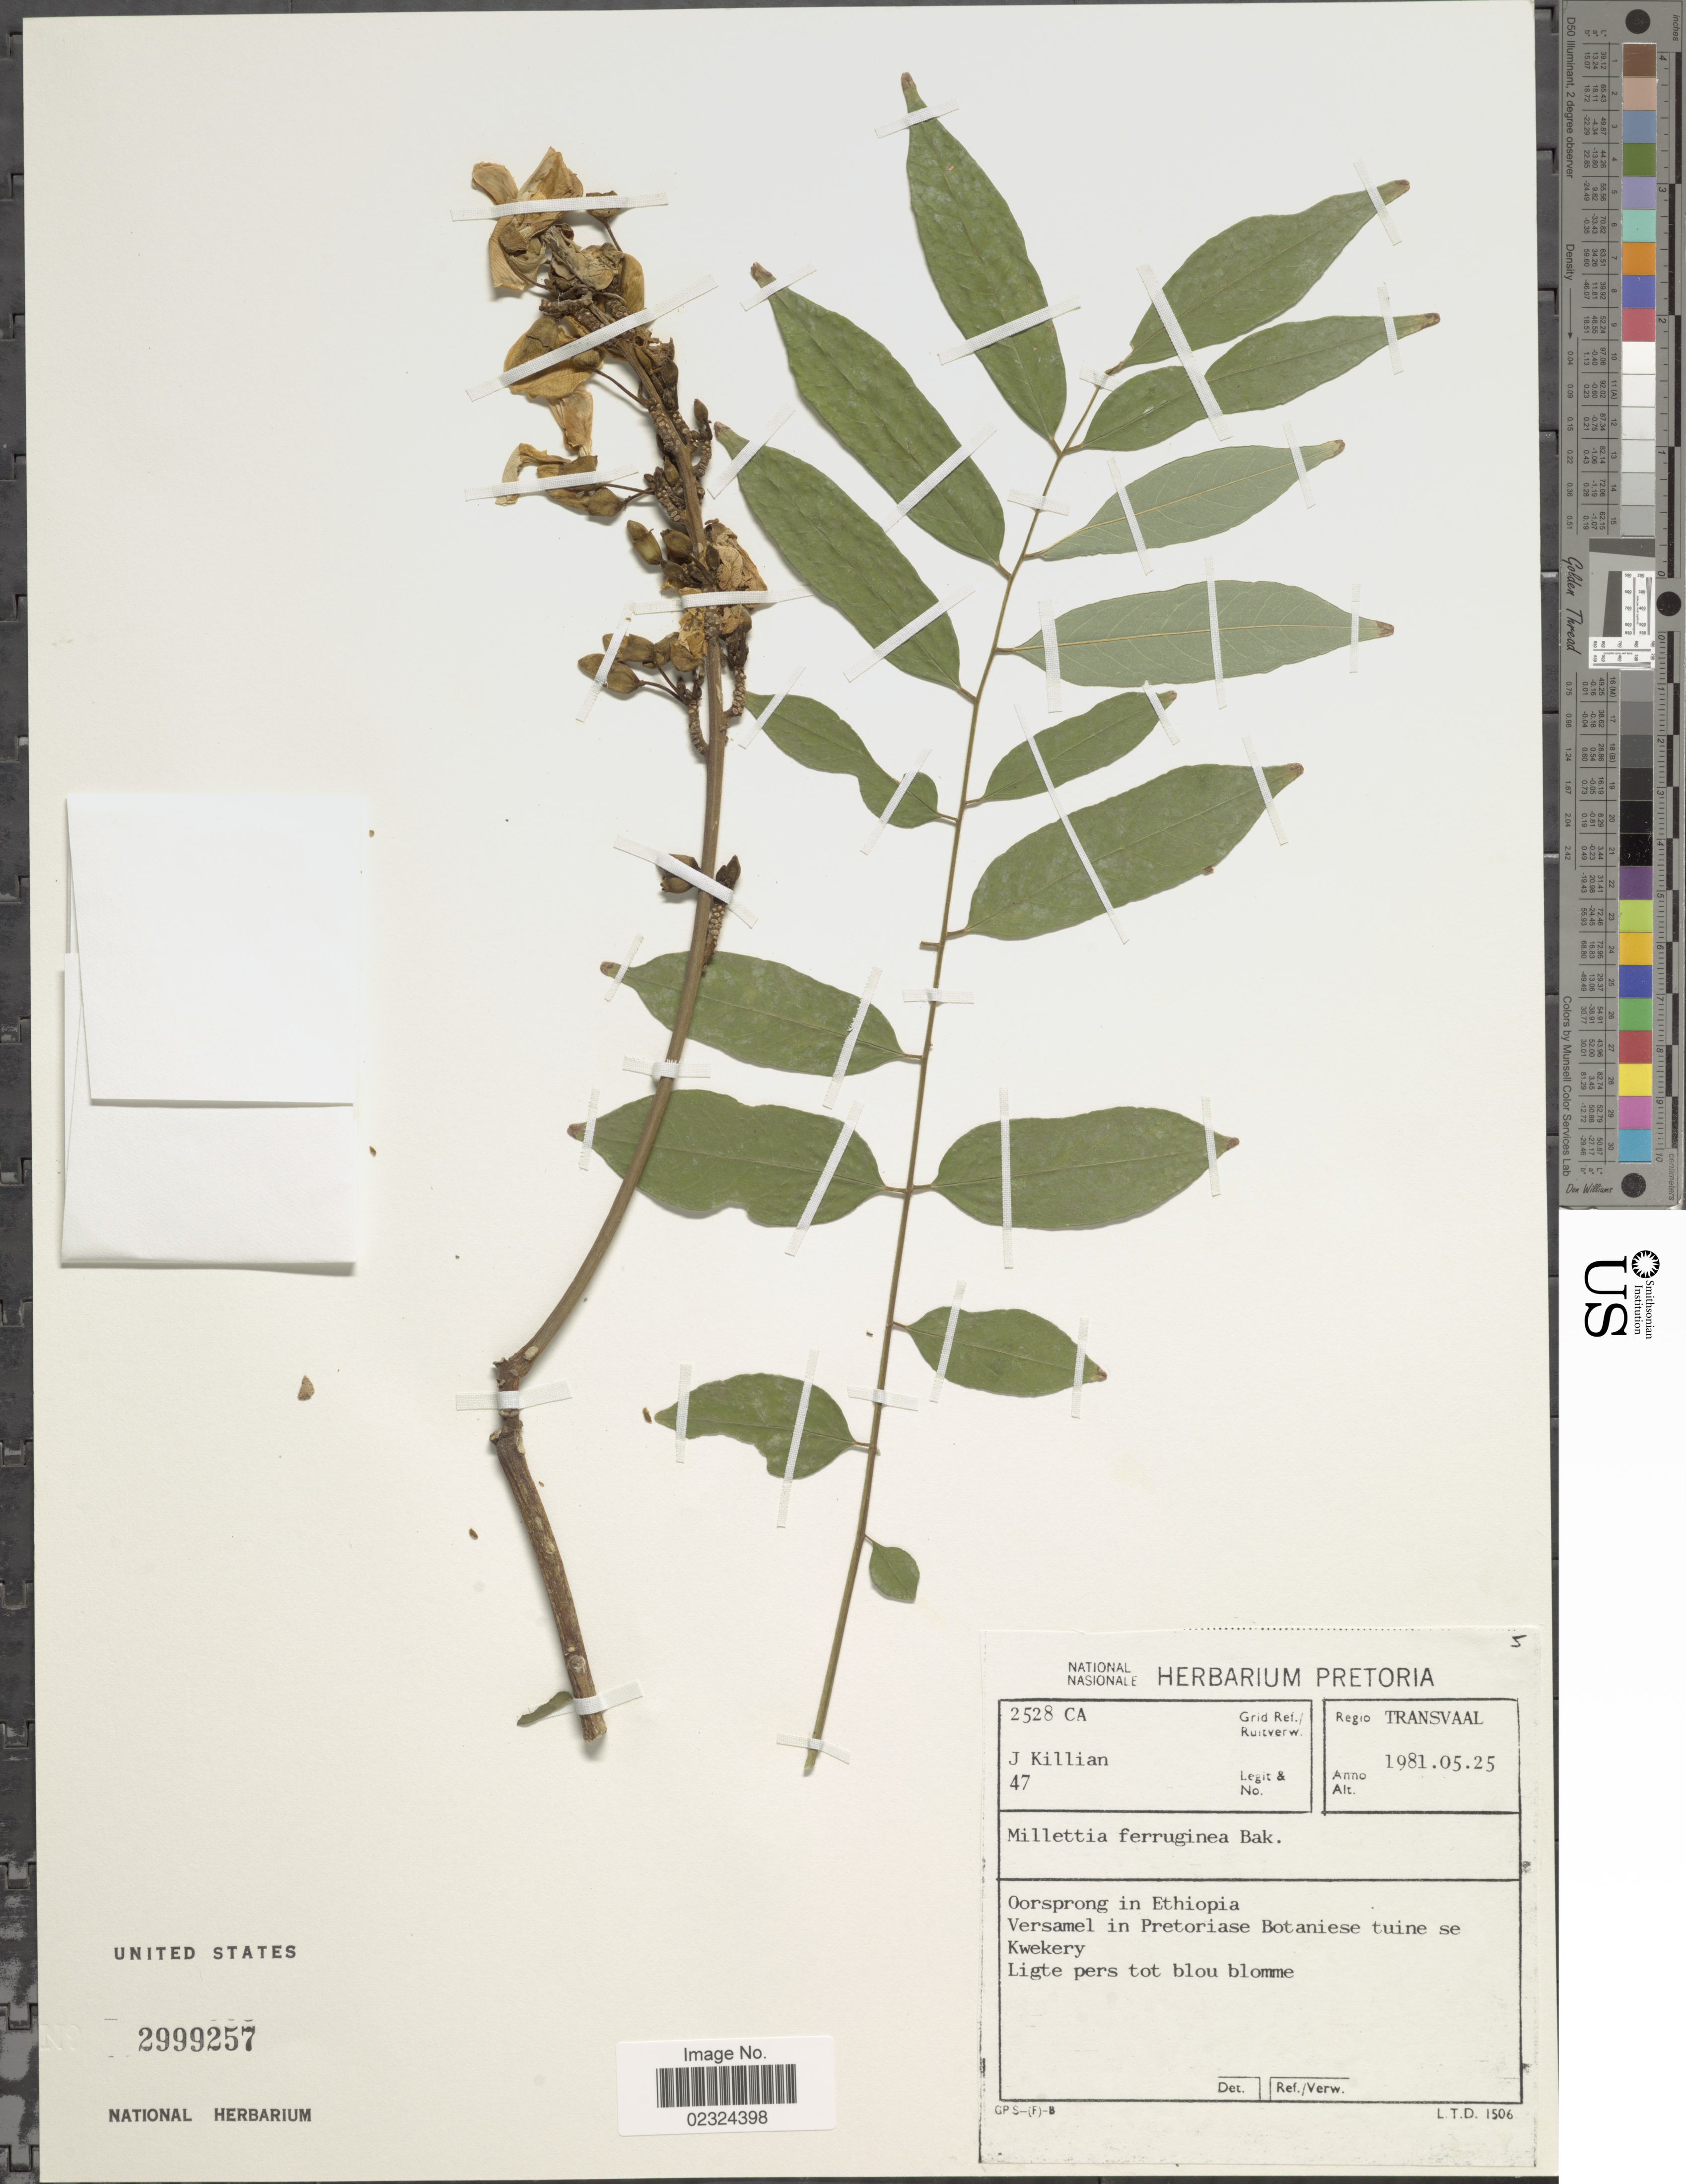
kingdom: Plantae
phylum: Tracheophyta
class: Magnoliopsida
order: Fabales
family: Fabaceae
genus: Millettia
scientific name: Millettia sp.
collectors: J. Killian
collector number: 47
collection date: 1981-05-25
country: South Africa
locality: Transvaal. Pretoriase Botaniese tuine se Kwekery.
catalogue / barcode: US 2999257